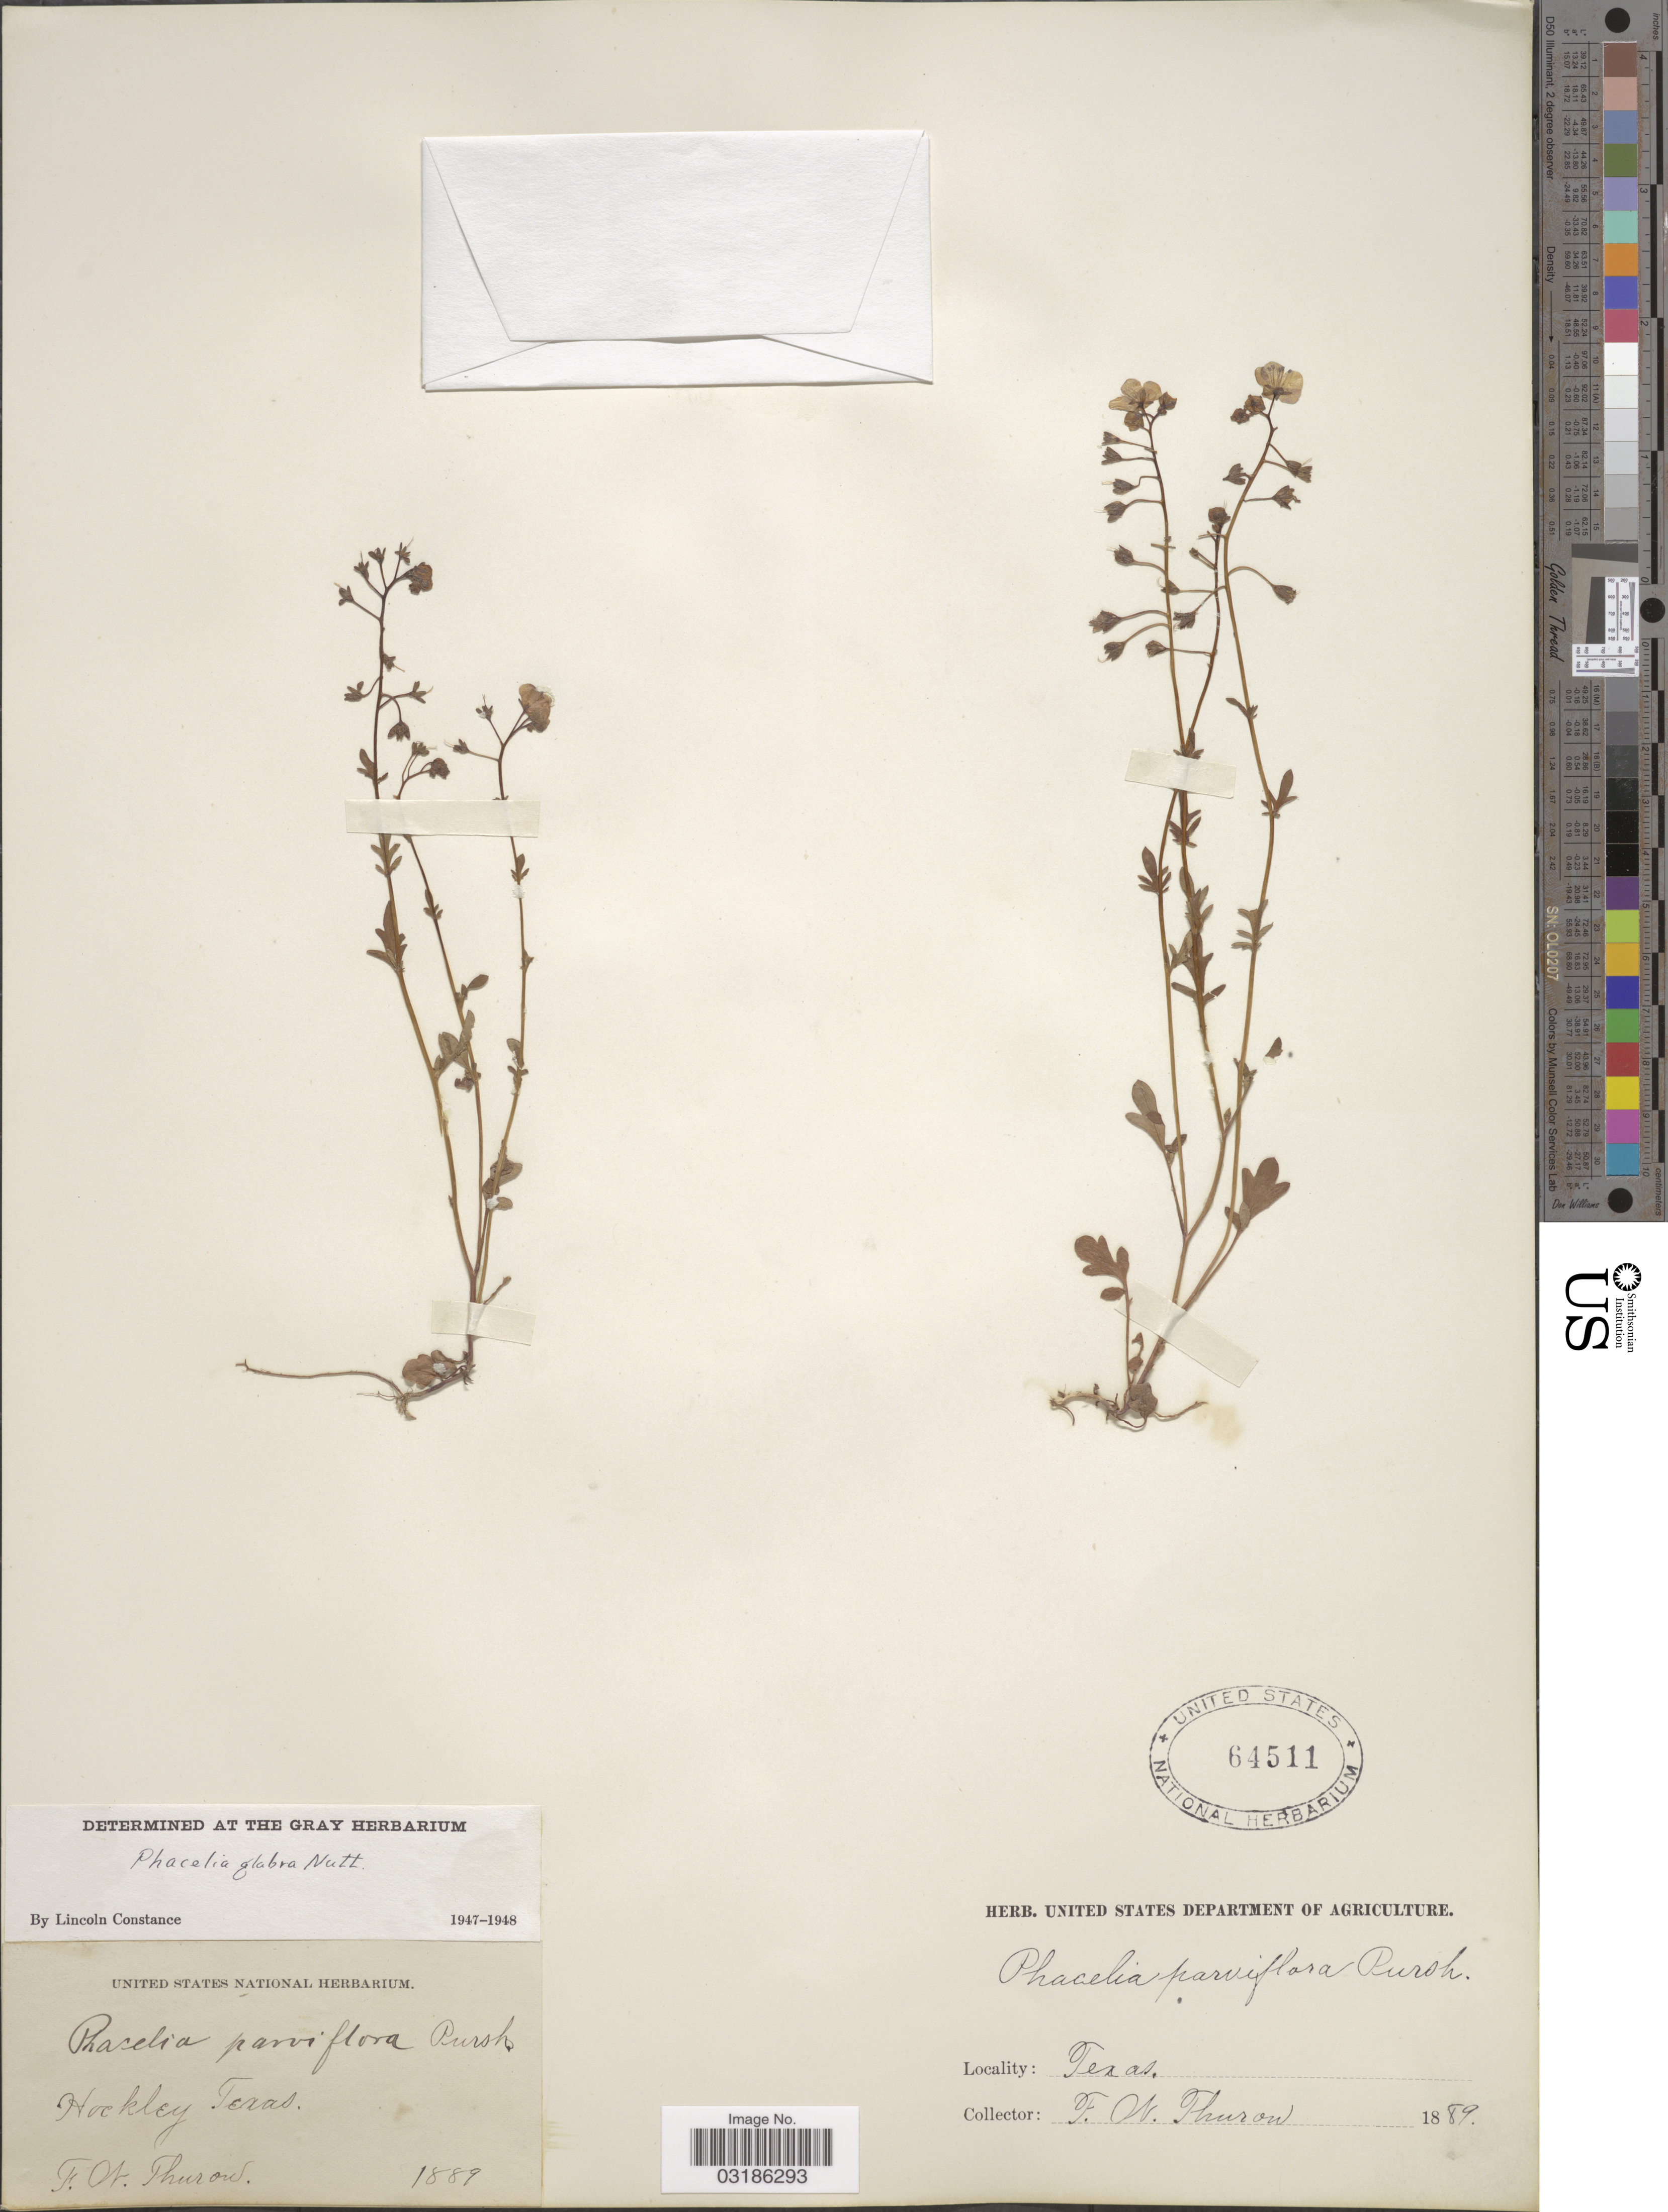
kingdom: Plantae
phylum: Tracheophyta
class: Magnoliopsida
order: Boraginales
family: Hydrophyllaceae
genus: Phacelia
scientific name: Phacelia glabra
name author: Nutt.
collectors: F. W. Thurow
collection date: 1889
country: United States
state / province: Texas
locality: Hockley.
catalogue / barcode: US 64511